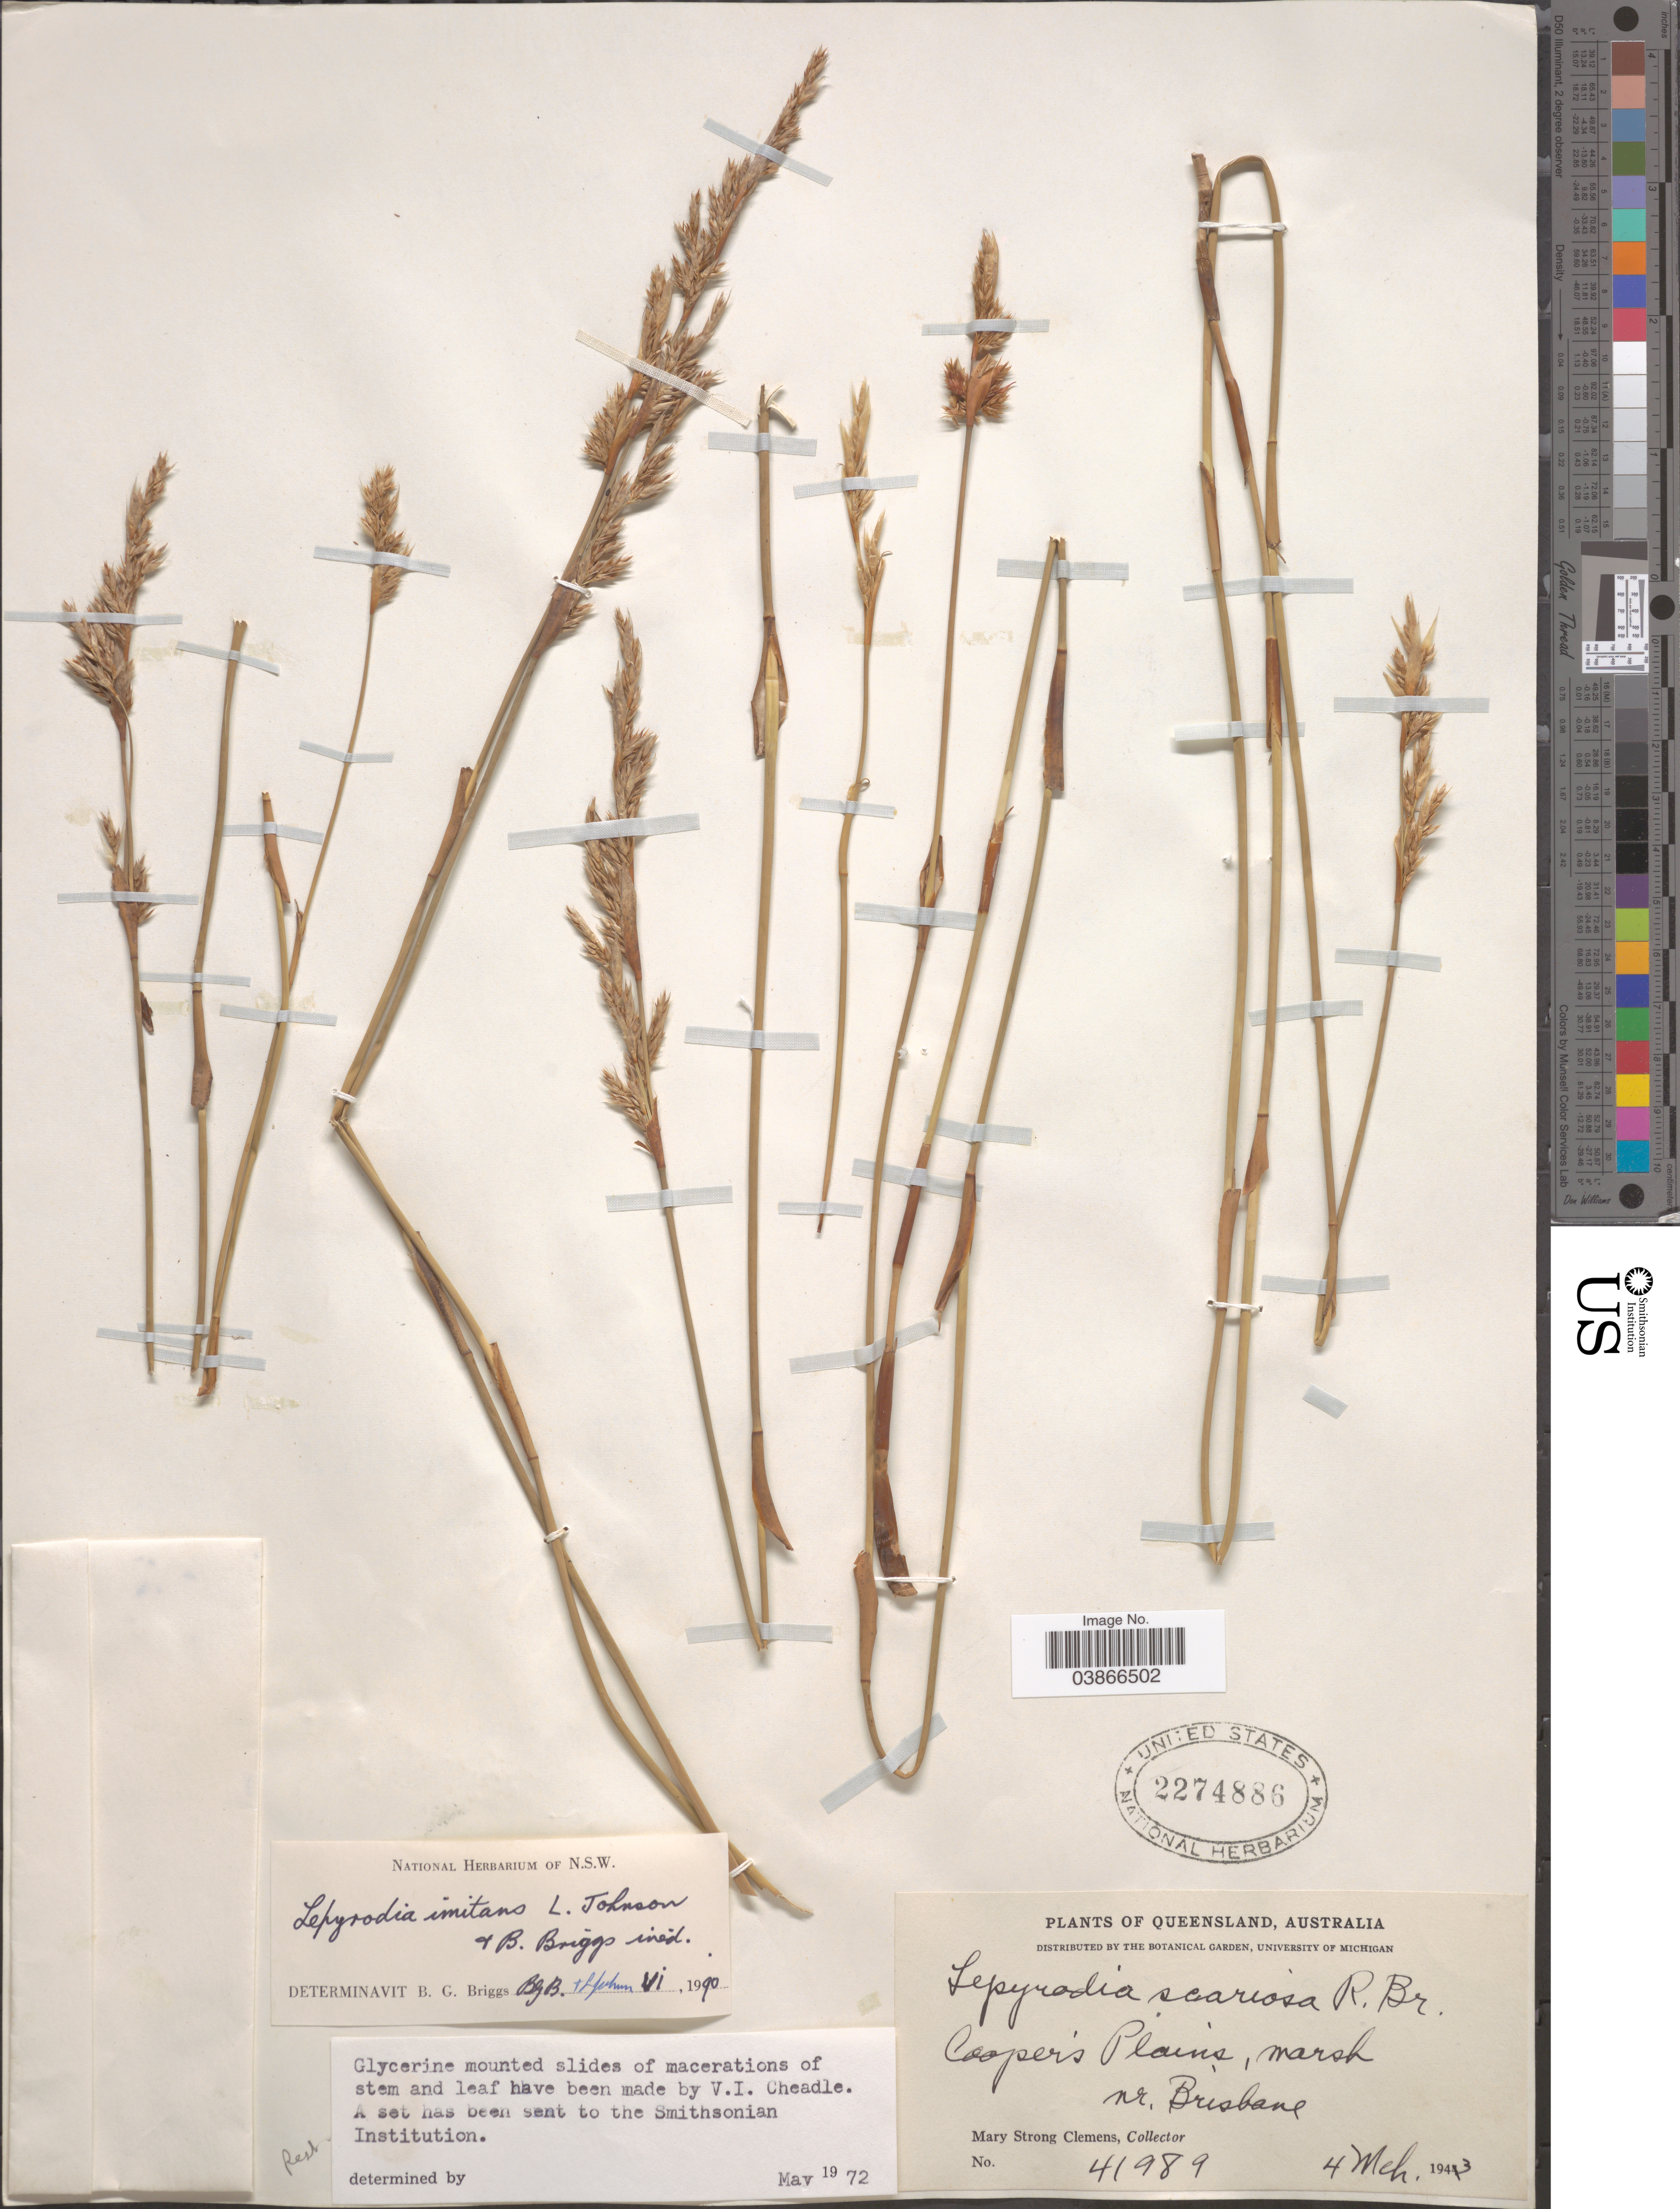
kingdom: Plantae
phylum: Tracheophyta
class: Liliopsida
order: Poales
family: Restionaceae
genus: Lepyrodia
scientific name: Lepyrodia scariosa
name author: R. Br.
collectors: M. S. Clemens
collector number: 41989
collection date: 1943-03-04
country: Australia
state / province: Queensland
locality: Cooper's Plains, marsh nr. Brisbane.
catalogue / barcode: US 2274886